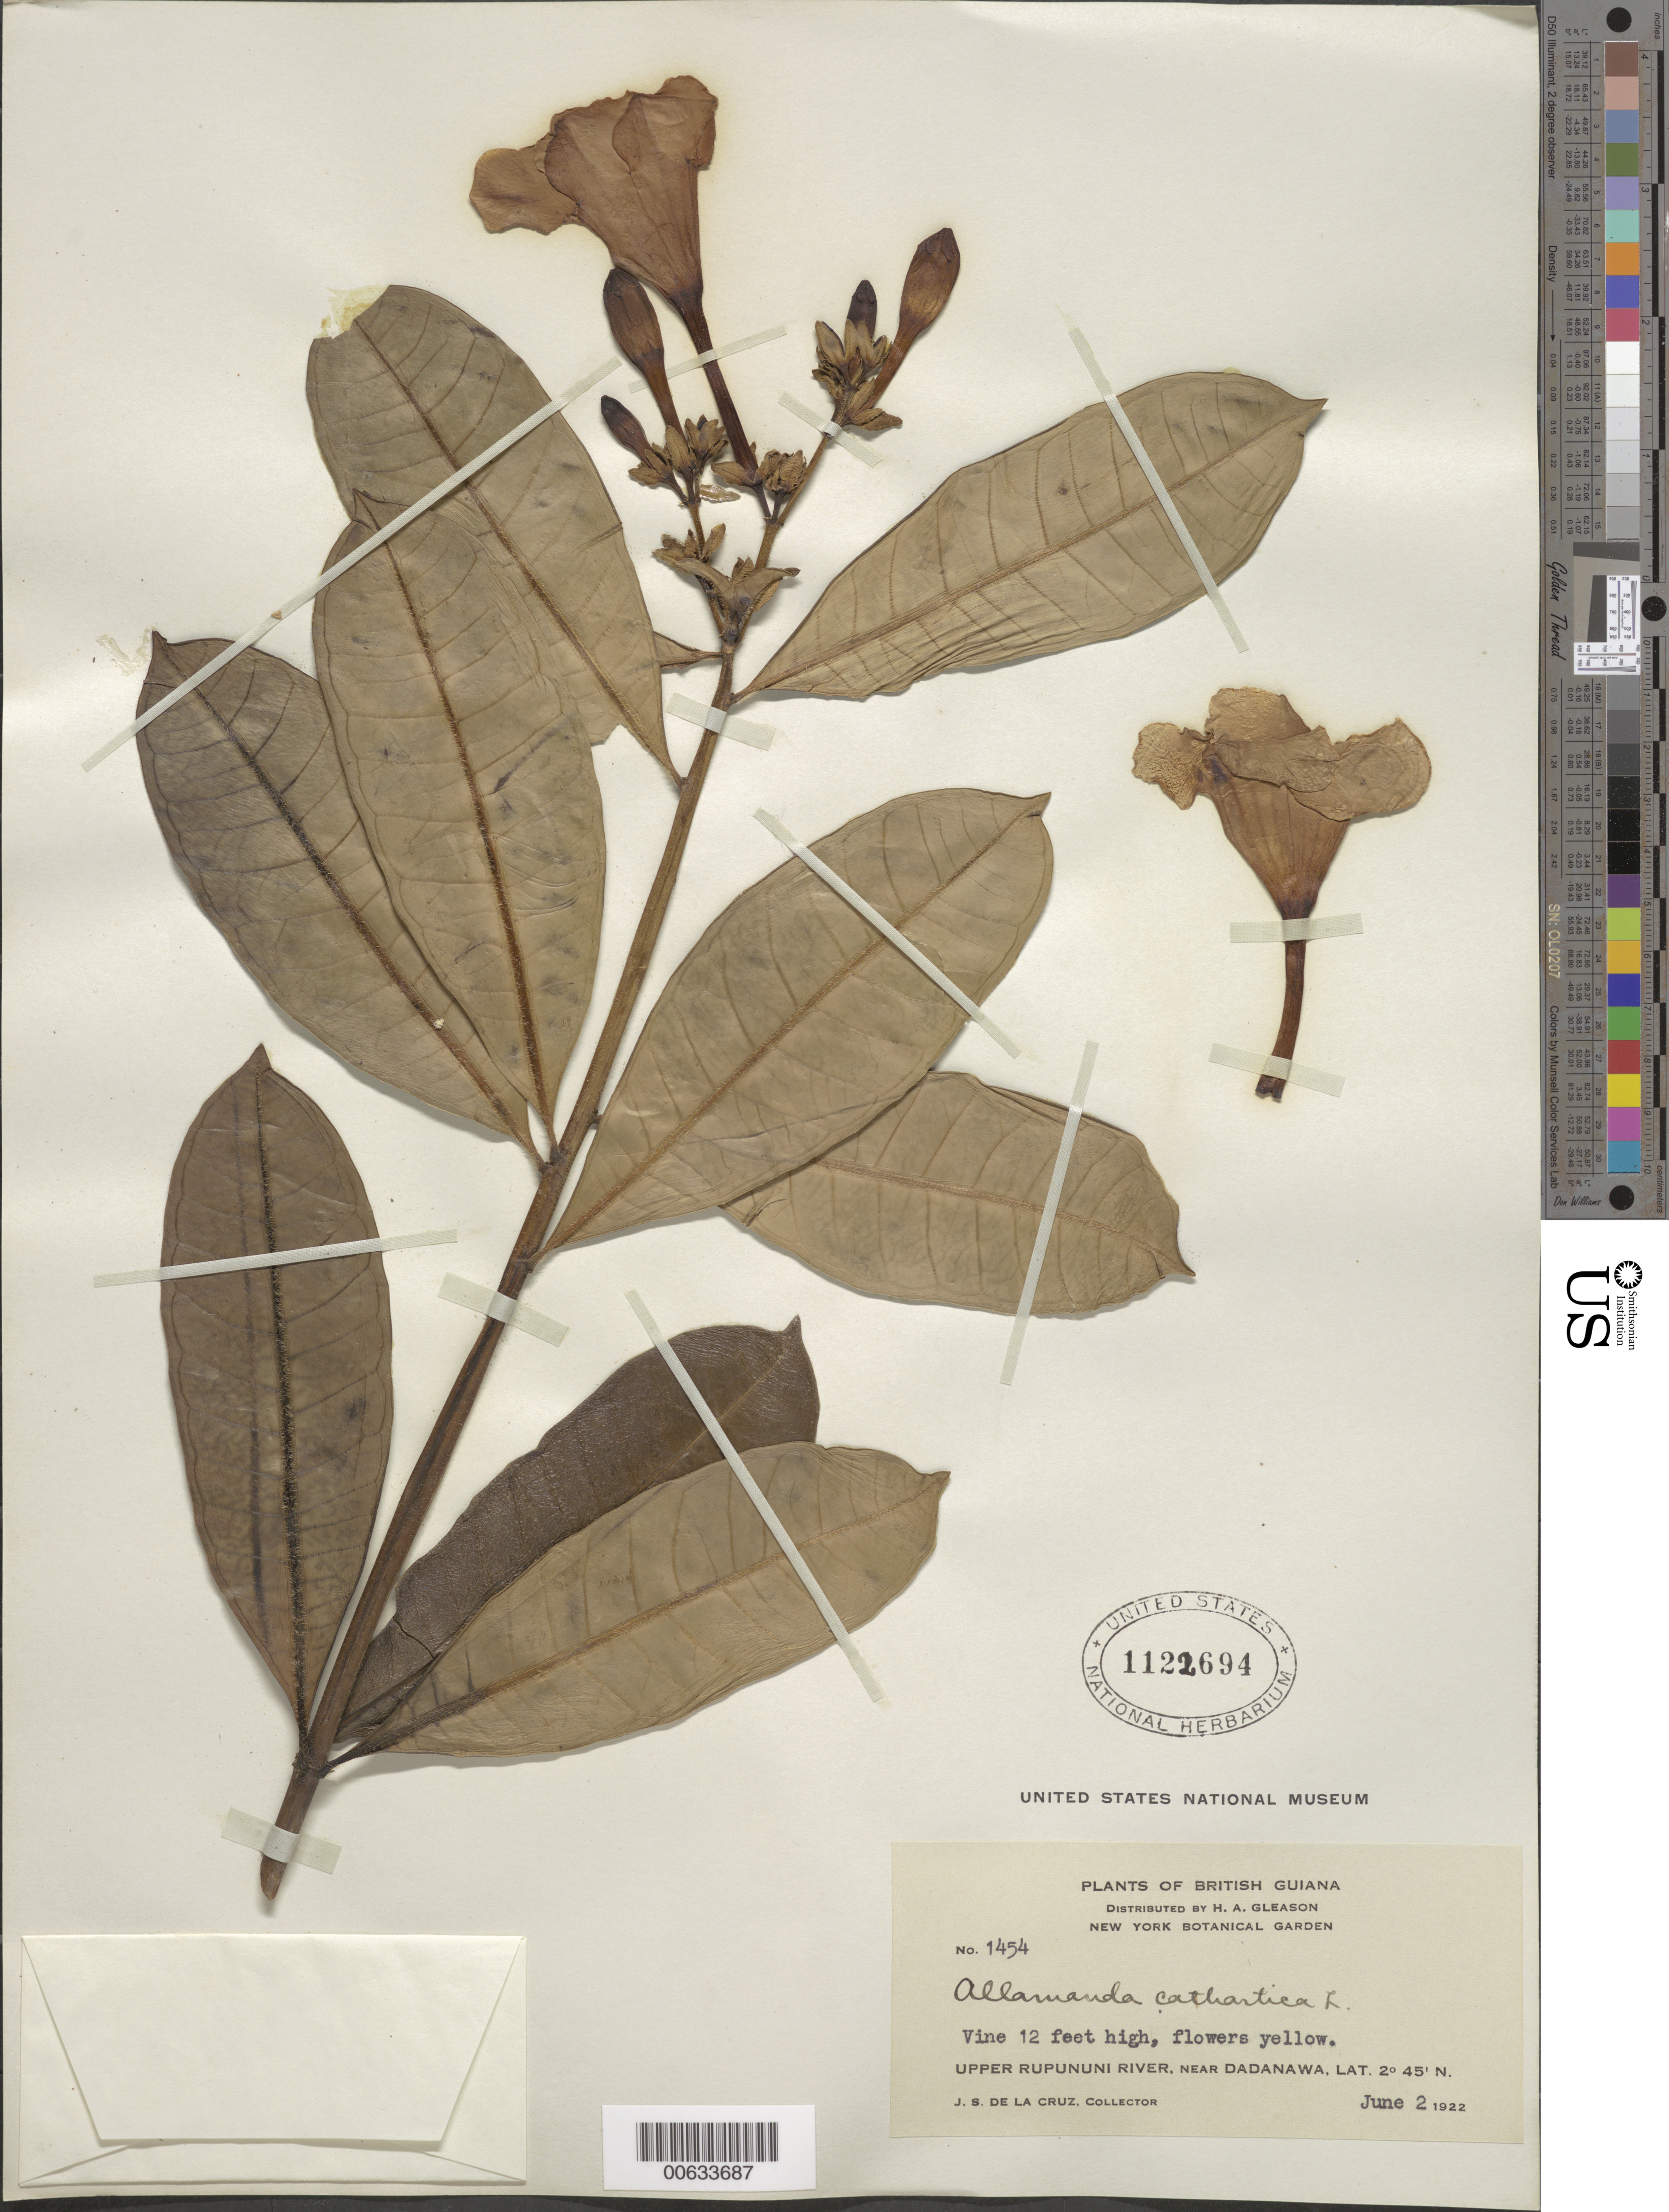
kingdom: Plantae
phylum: Tracheophyta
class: Magnoliopsida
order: Gentianales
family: Apocynaceae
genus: Allamanda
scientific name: Allamanda cathartica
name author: L.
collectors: J. S. de la Cruz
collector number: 1454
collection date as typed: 2-Jun-22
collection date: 1922-06-02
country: Guyana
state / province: U. Takutu-U. Essequibo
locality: Dadanawa, vic., upper Rupununi R.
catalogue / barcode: US 1122694